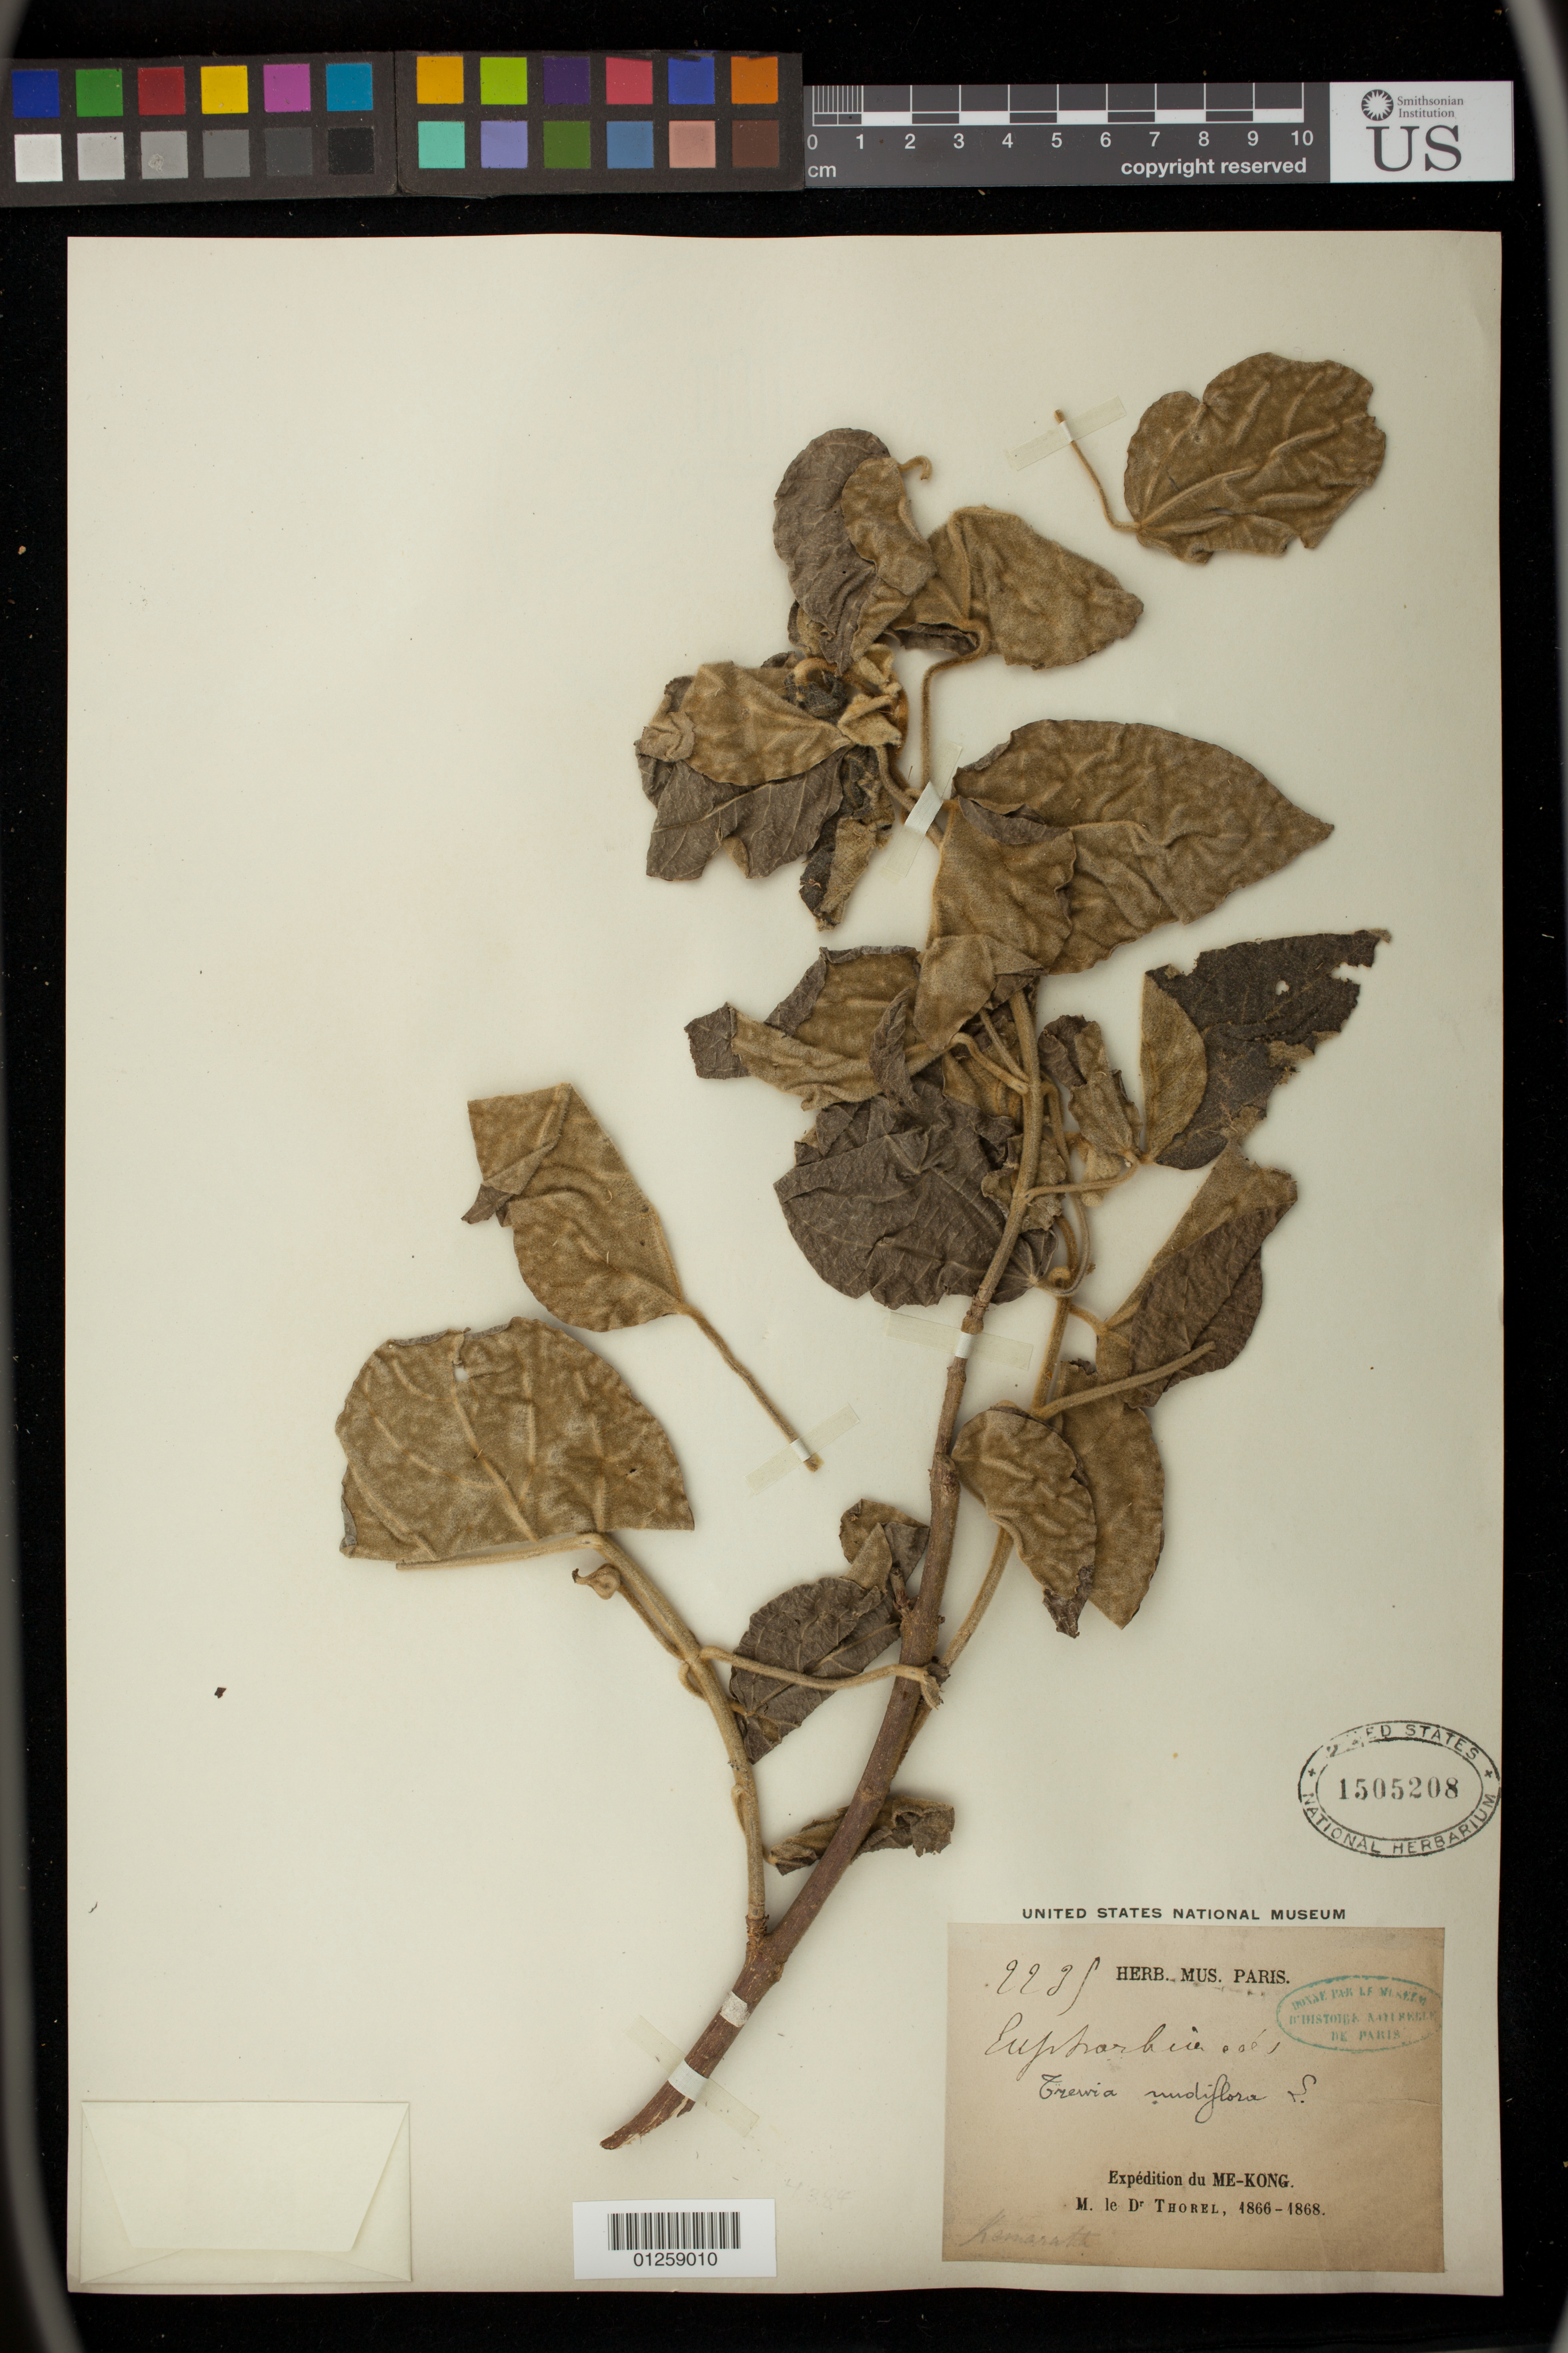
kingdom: Plantae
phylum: Tracheophyta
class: Magnoliopsida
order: Malpighiales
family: Euphorbiaceae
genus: Mallotus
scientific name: Mallotus nudiflorus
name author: (L.) Kulju & Welzen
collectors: C. Thorel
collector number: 2231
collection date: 1866/1868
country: Vietnam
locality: Me-Kong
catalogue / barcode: US 1505208